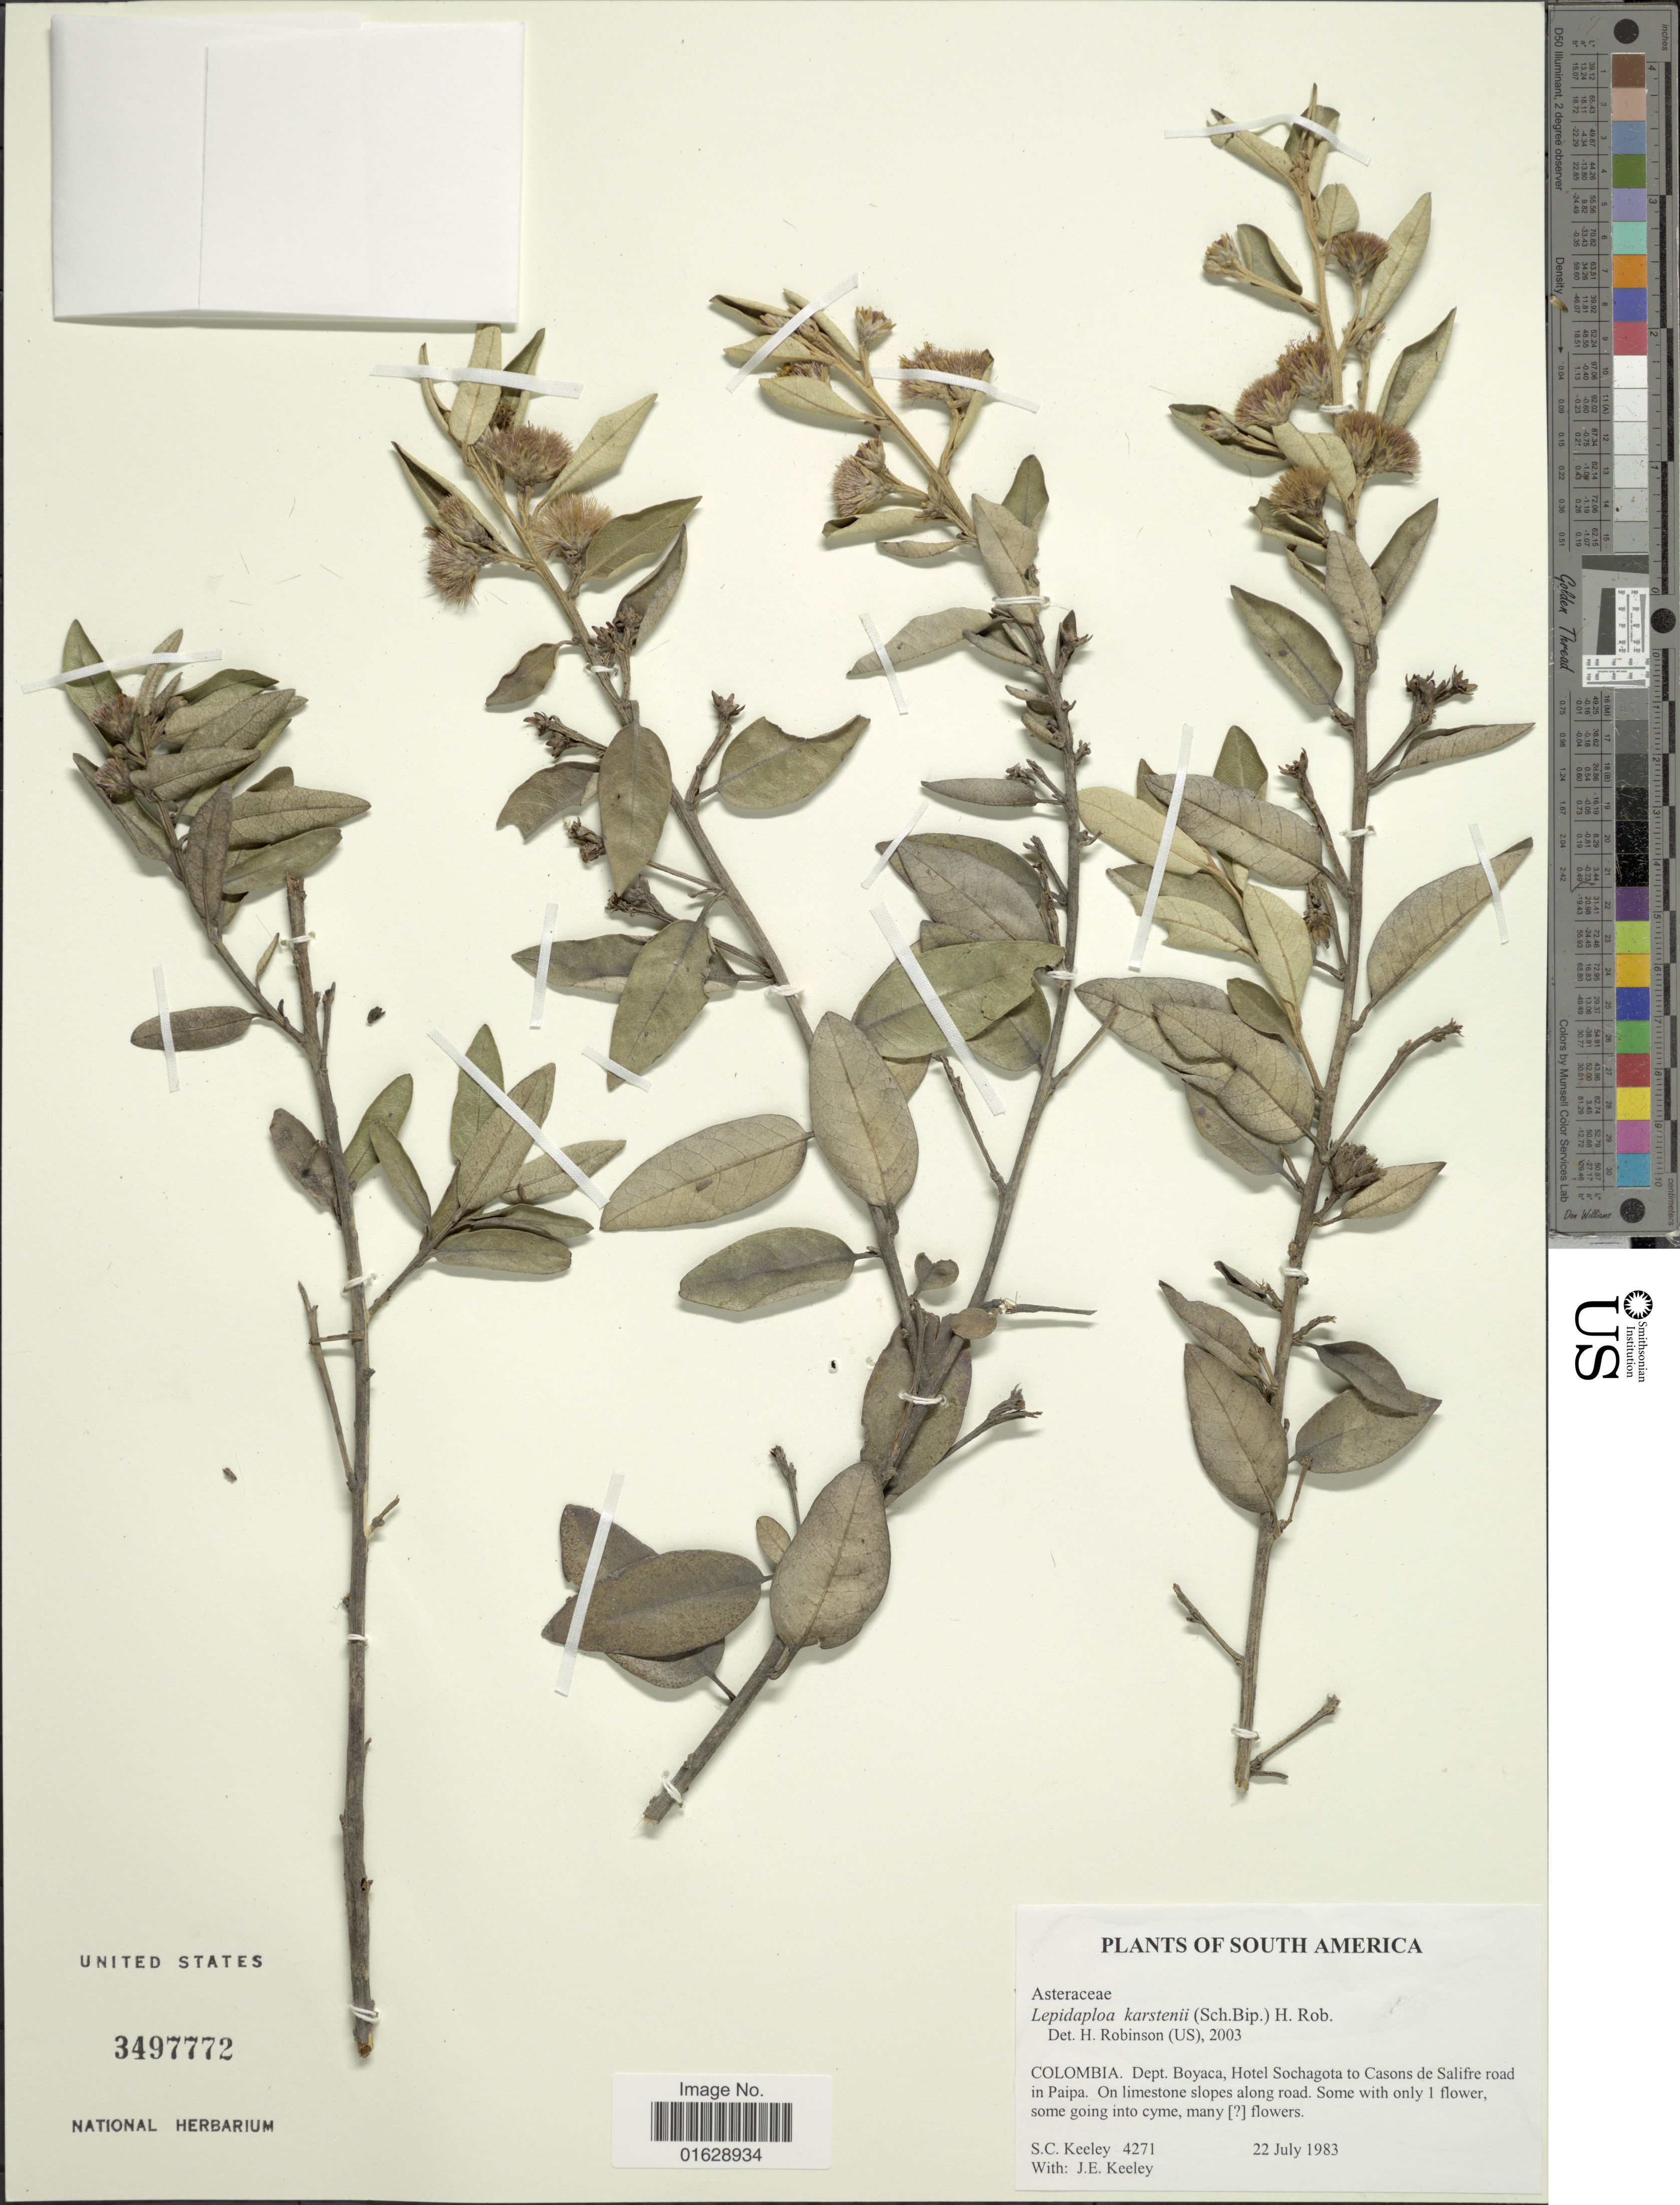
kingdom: Plantae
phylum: Tracheophyta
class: Magnoliopsida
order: Asterales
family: Asteraceae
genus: Lepidaploa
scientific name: Lepidaploa karstenii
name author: (Sch. Bip.) H. Rob.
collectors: S. C. Keeley & J. E. Keeley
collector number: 4271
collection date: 1983-07-22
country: Colombia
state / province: Boyacá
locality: Dept. Boyaca, Hotel Sochagota to Casons de Salifre road in Paipa. Along road.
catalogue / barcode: US 3497772